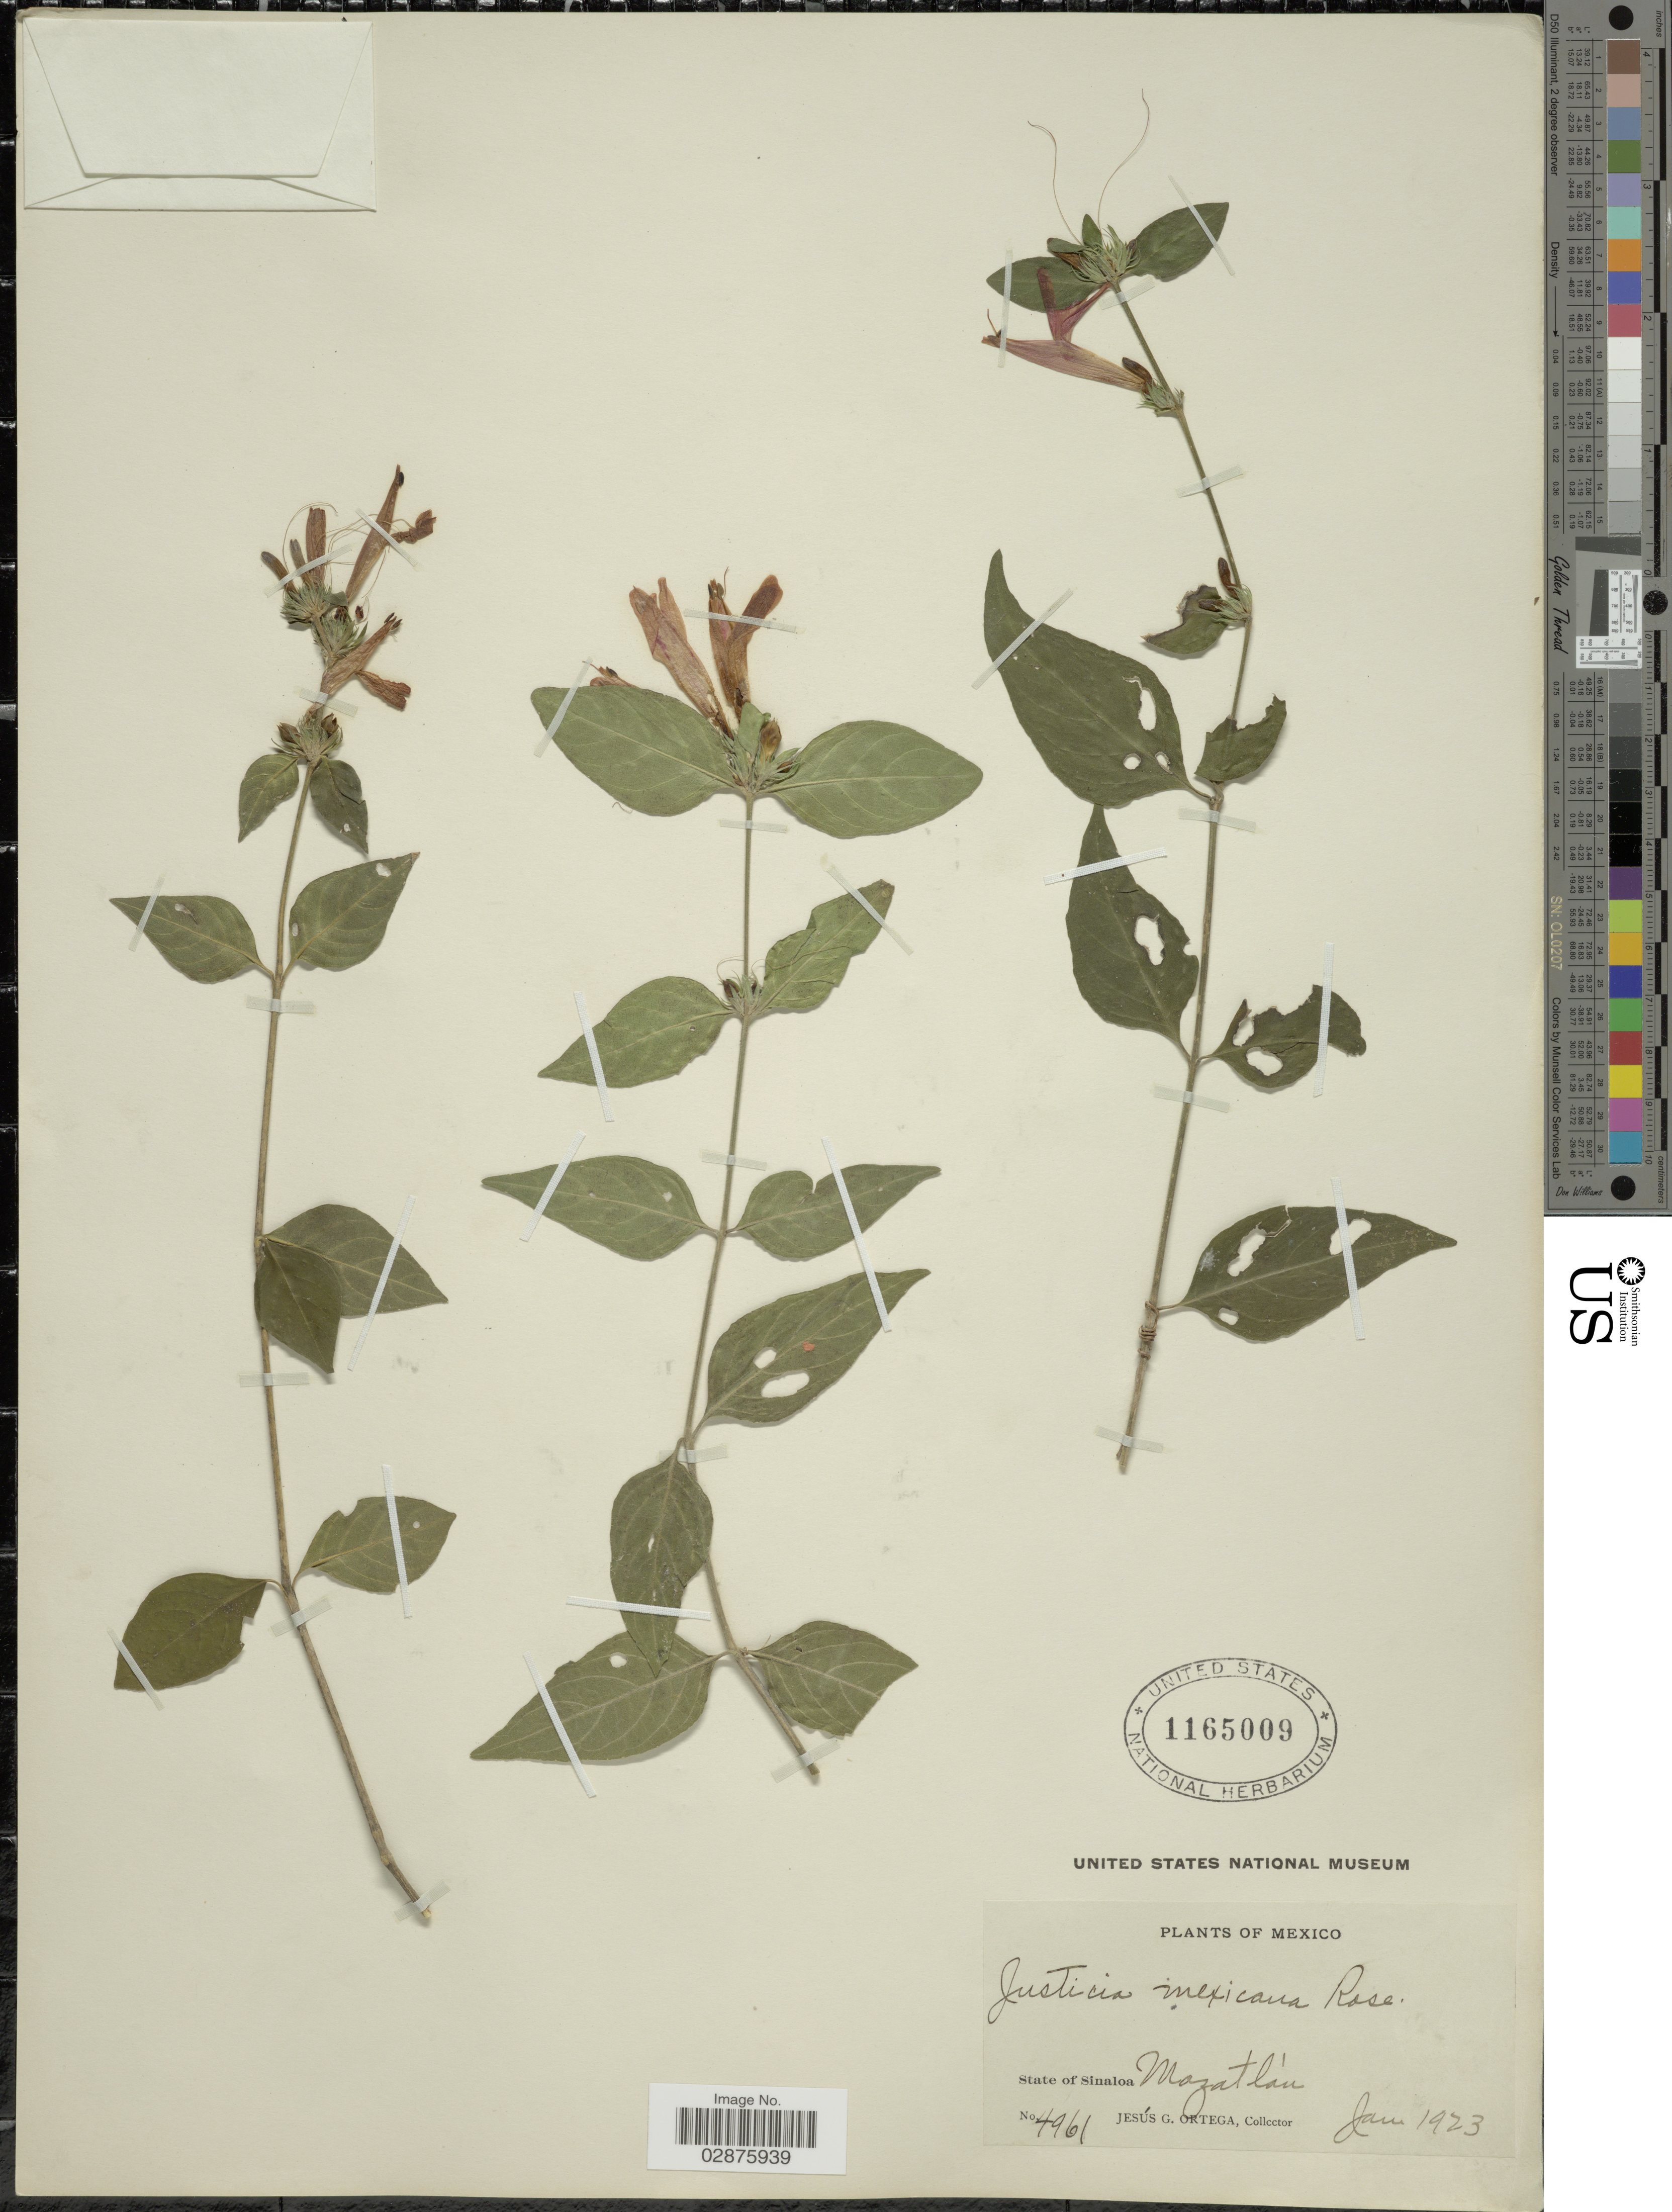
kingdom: Plantae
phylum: Tracheophyta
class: Magnoliopsida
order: Lamiales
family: Acanthaceae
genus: Justicia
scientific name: Justicia candicans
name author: (Nees) L.D. Benson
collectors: J. Ortega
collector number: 4961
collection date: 1923-01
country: Mexico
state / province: Sinaloa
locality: Mazatlán.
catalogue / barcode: US 1165009